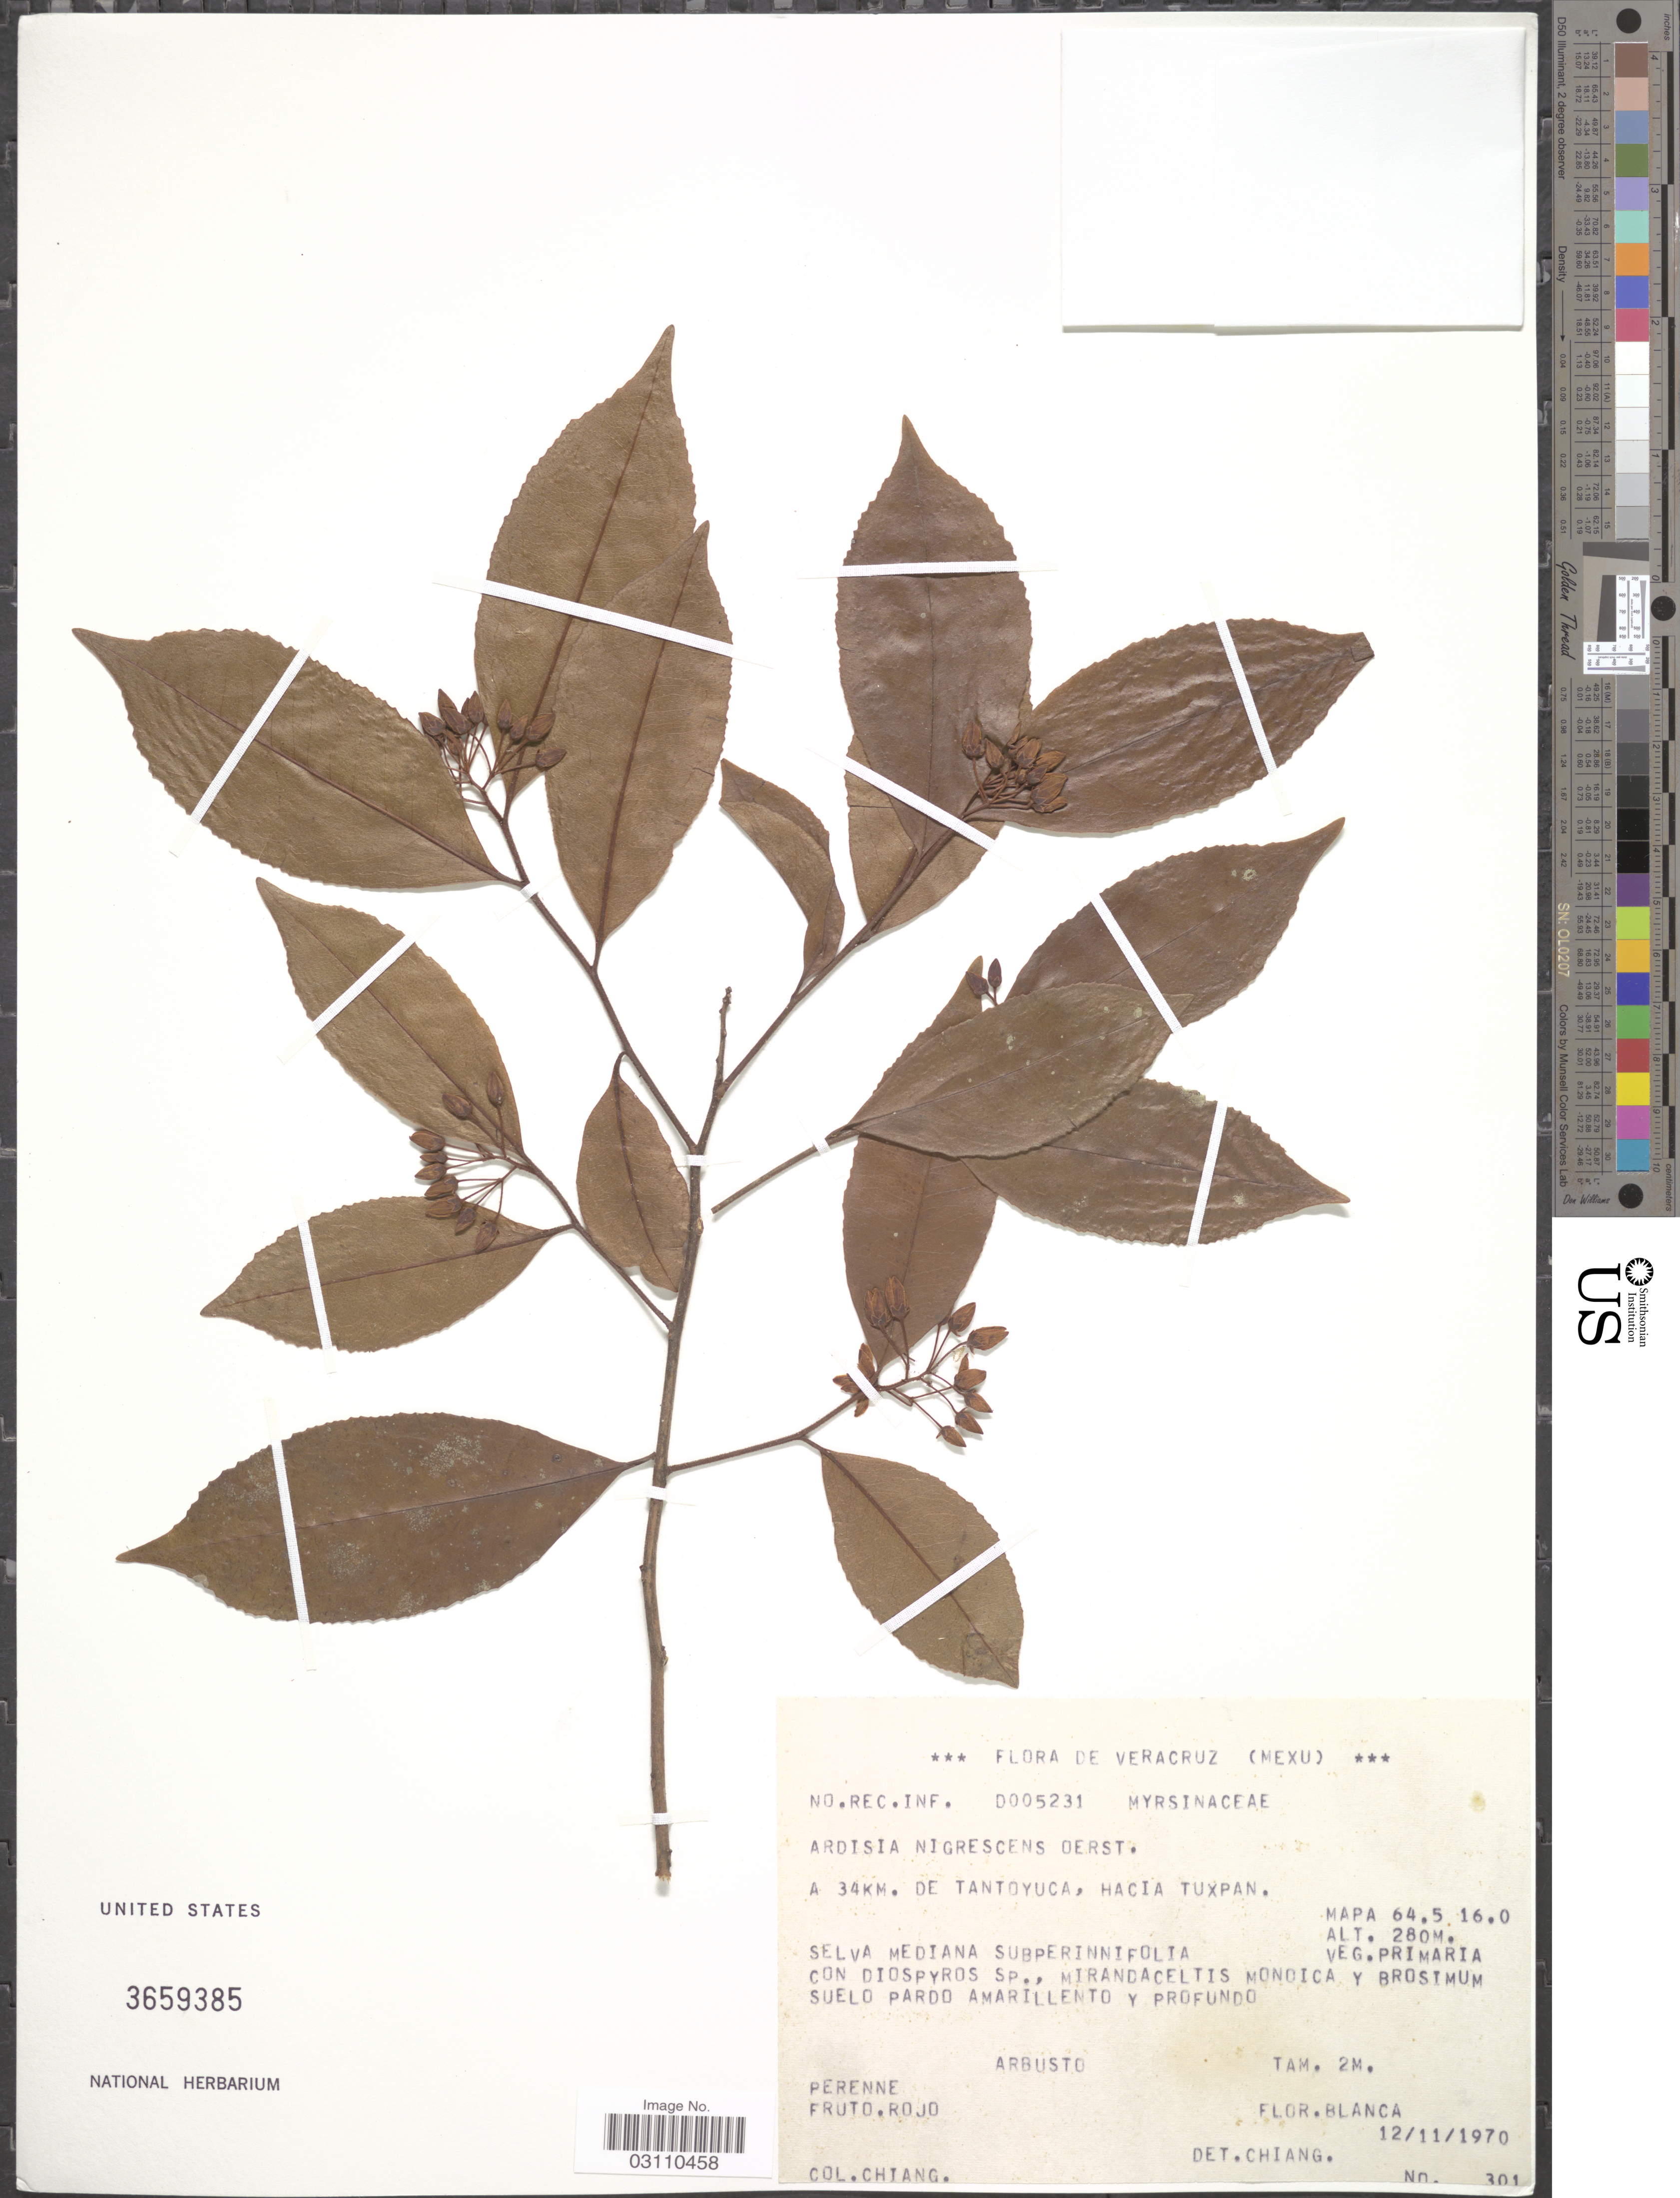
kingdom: Plantae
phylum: Tracheophyta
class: Magnoliopsida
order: Ericales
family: Primulaceae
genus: Ardisia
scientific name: Ardisia nigrescens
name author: Oerst.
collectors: -. Chiang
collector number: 301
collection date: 1970-11-11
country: Mexico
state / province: Veracruz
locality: Veracruz. A 34km. de Tantoyuca, hacia Tuxpan. Mapa 64.5 16.0.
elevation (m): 280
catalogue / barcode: US 3659385